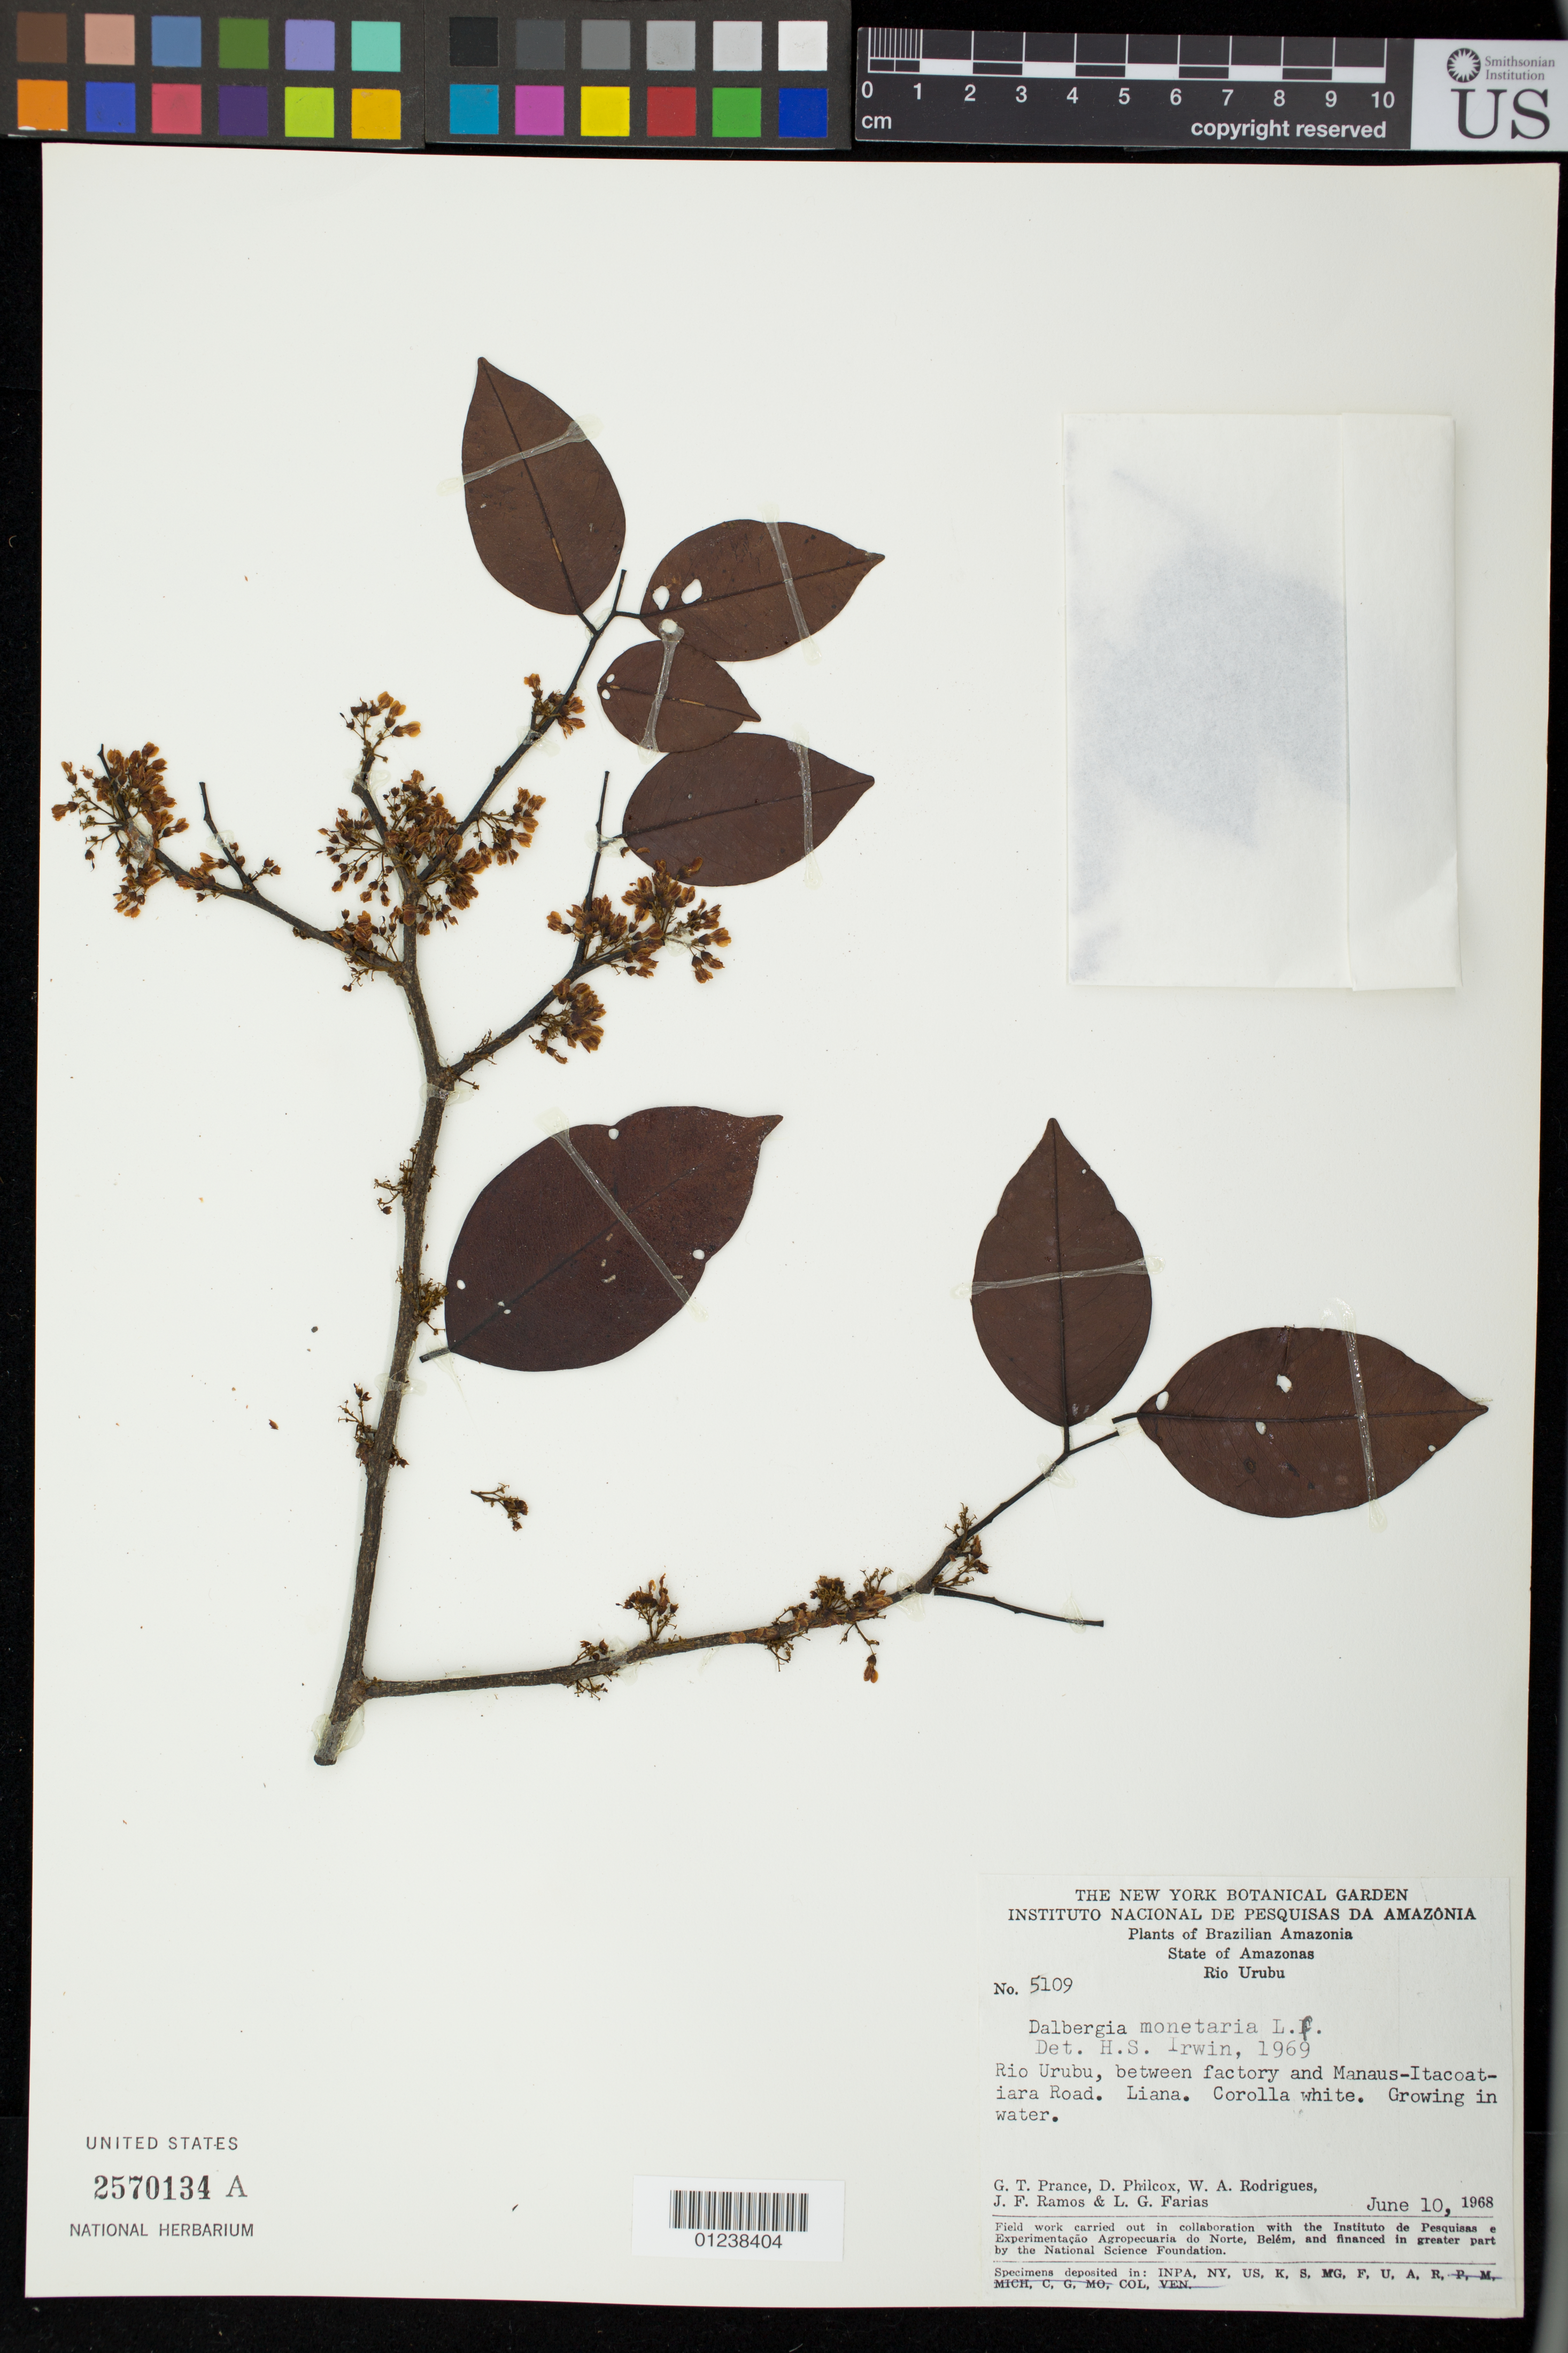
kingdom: Plantae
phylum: Tracheophyta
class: Magnoliopsida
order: Fabales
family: Fabaceae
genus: Dalbergia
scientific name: Dalbergia monetaria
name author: L. f.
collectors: G. T. Prance, D. Philcox, W. A. Rodrigues, J. F. Ramos & L. G. Farias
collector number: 5109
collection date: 1968-06-10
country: Brazil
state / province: Amazonas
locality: Rio Urubu, between factory and Manaus - Itacoatiara Road.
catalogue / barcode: US 2570134